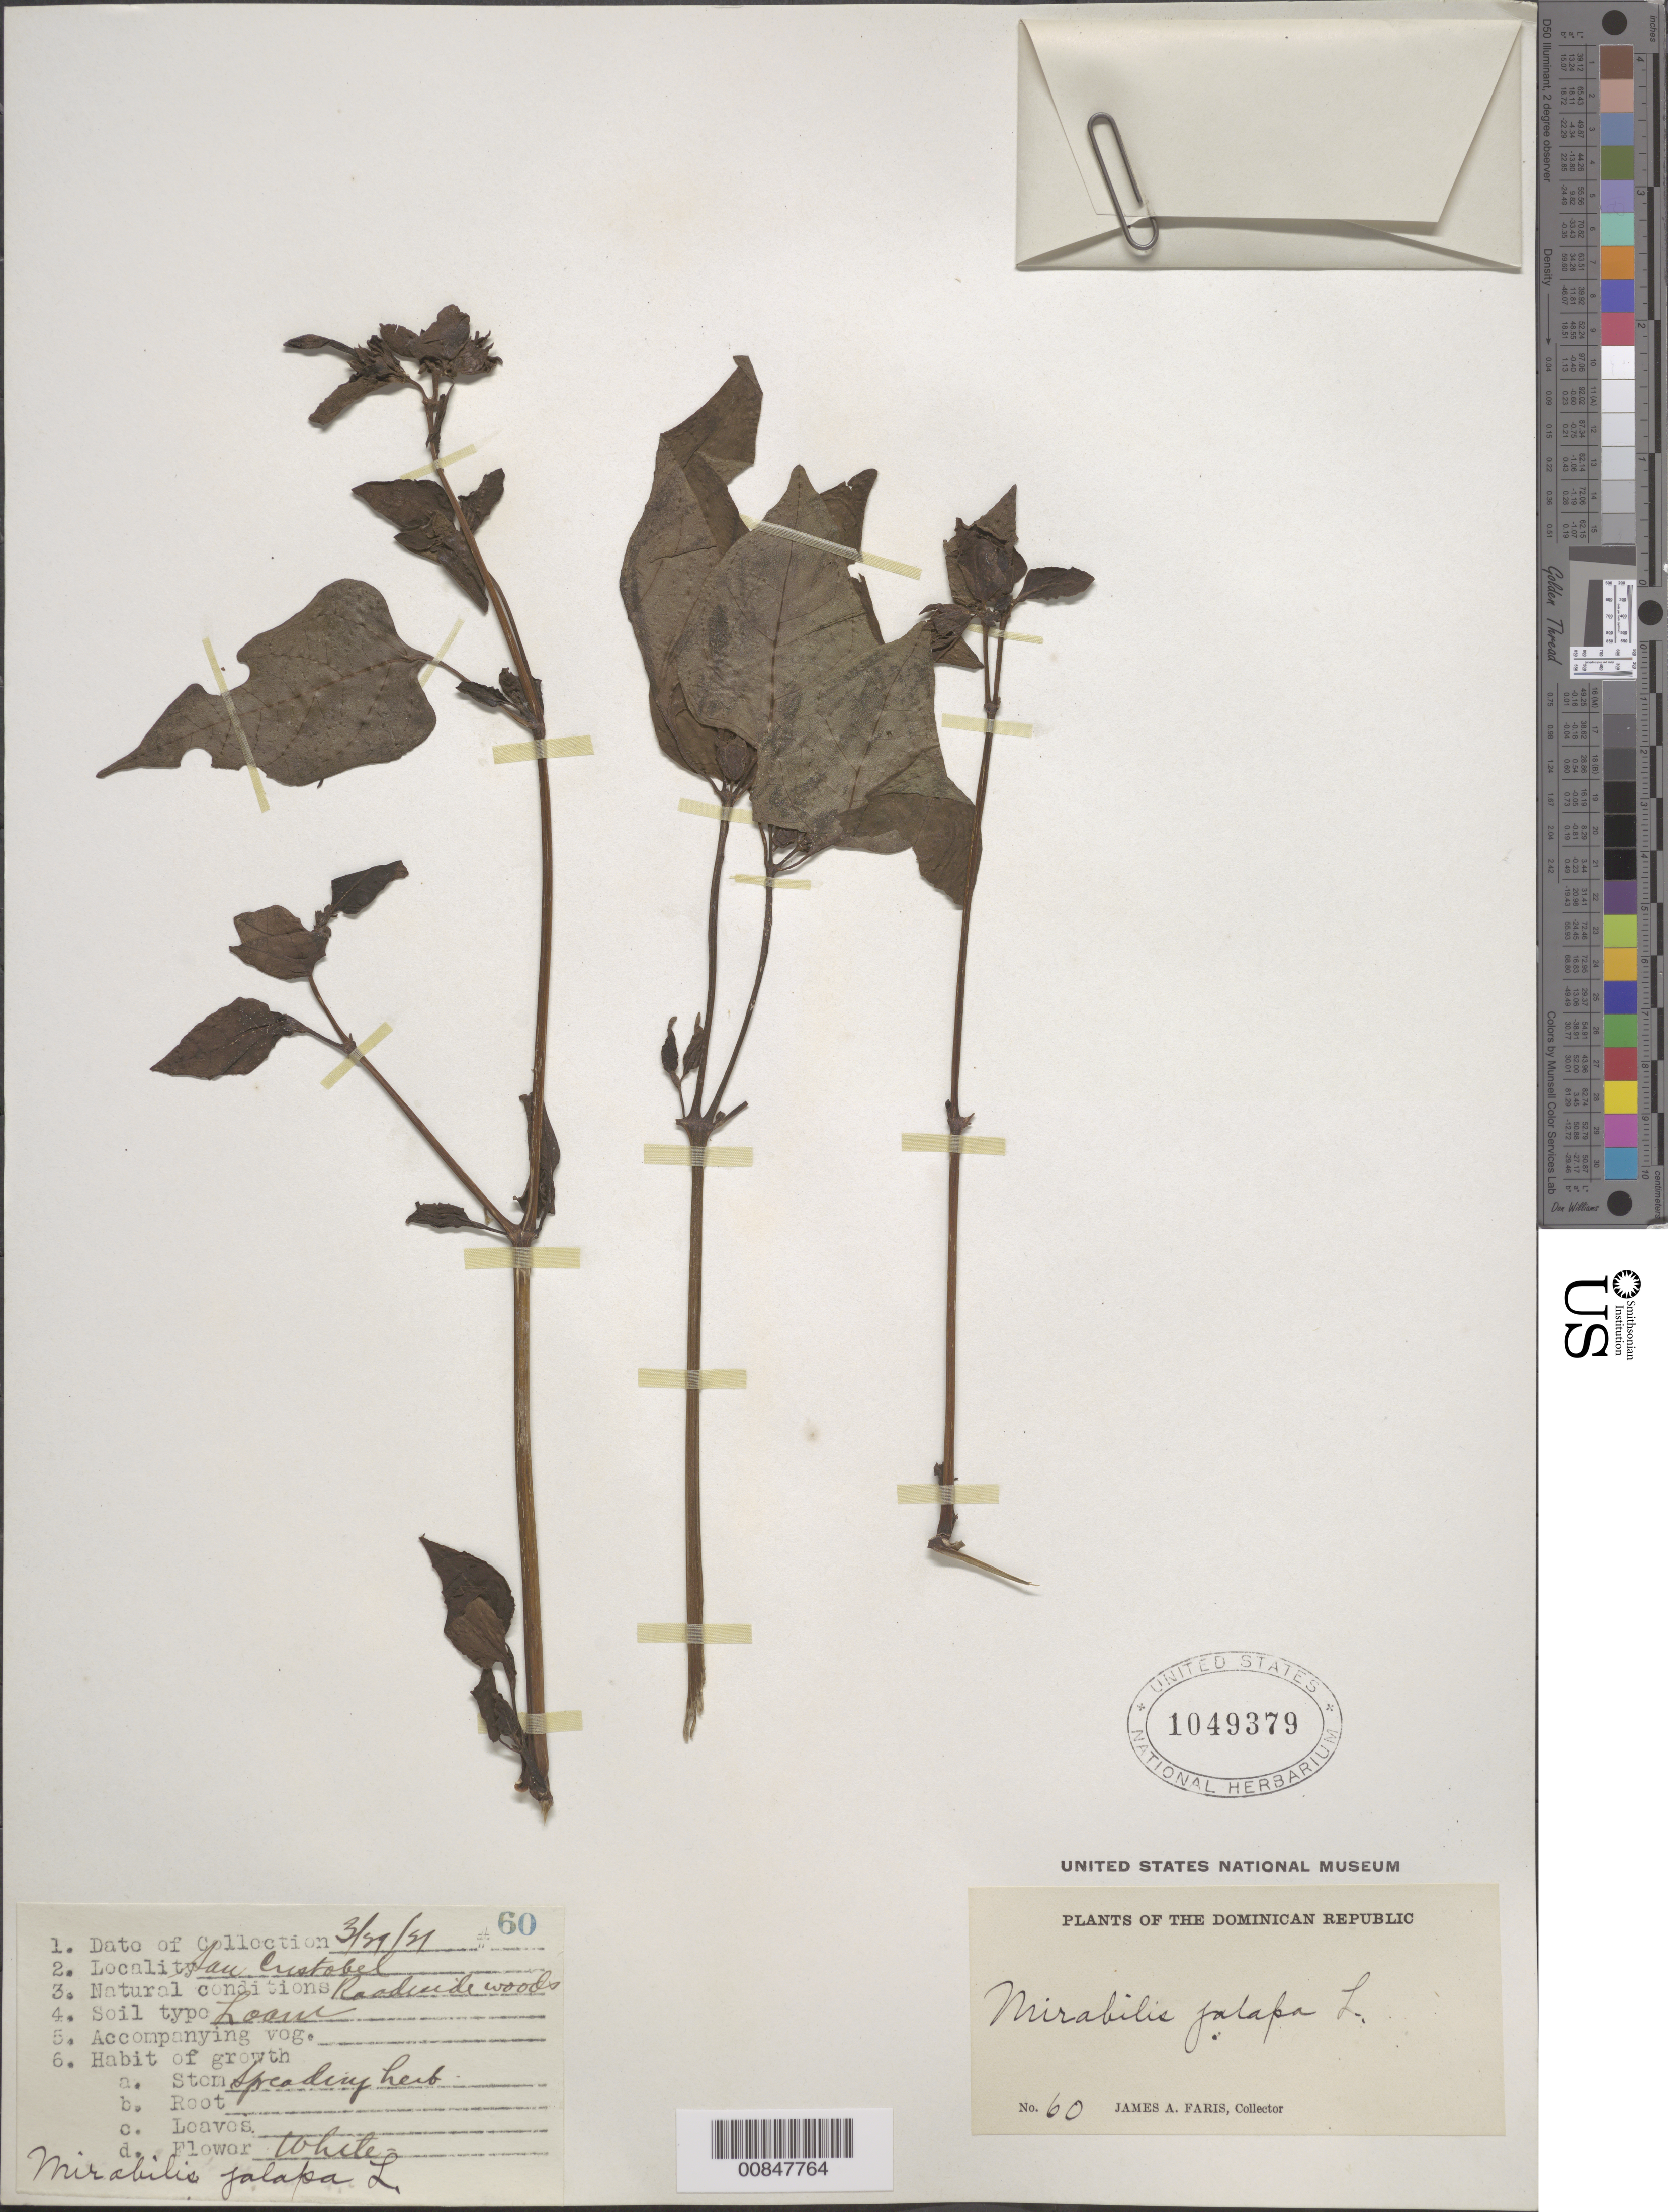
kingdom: Plantae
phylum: Tracheophyta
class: Magnoliopsida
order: Caryophyllales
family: Nyctaginaceae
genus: Mirabilis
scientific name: Mirabilis jalapa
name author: L.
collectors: J. Faris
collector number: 60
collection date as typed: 29 Mar 1921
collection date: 1921-03-29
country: Dominican Republic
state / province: San Cristóbal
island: Hispaniola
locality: San Cristóbal.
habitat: Roadside woods. Loam.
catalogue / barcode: US 1049379